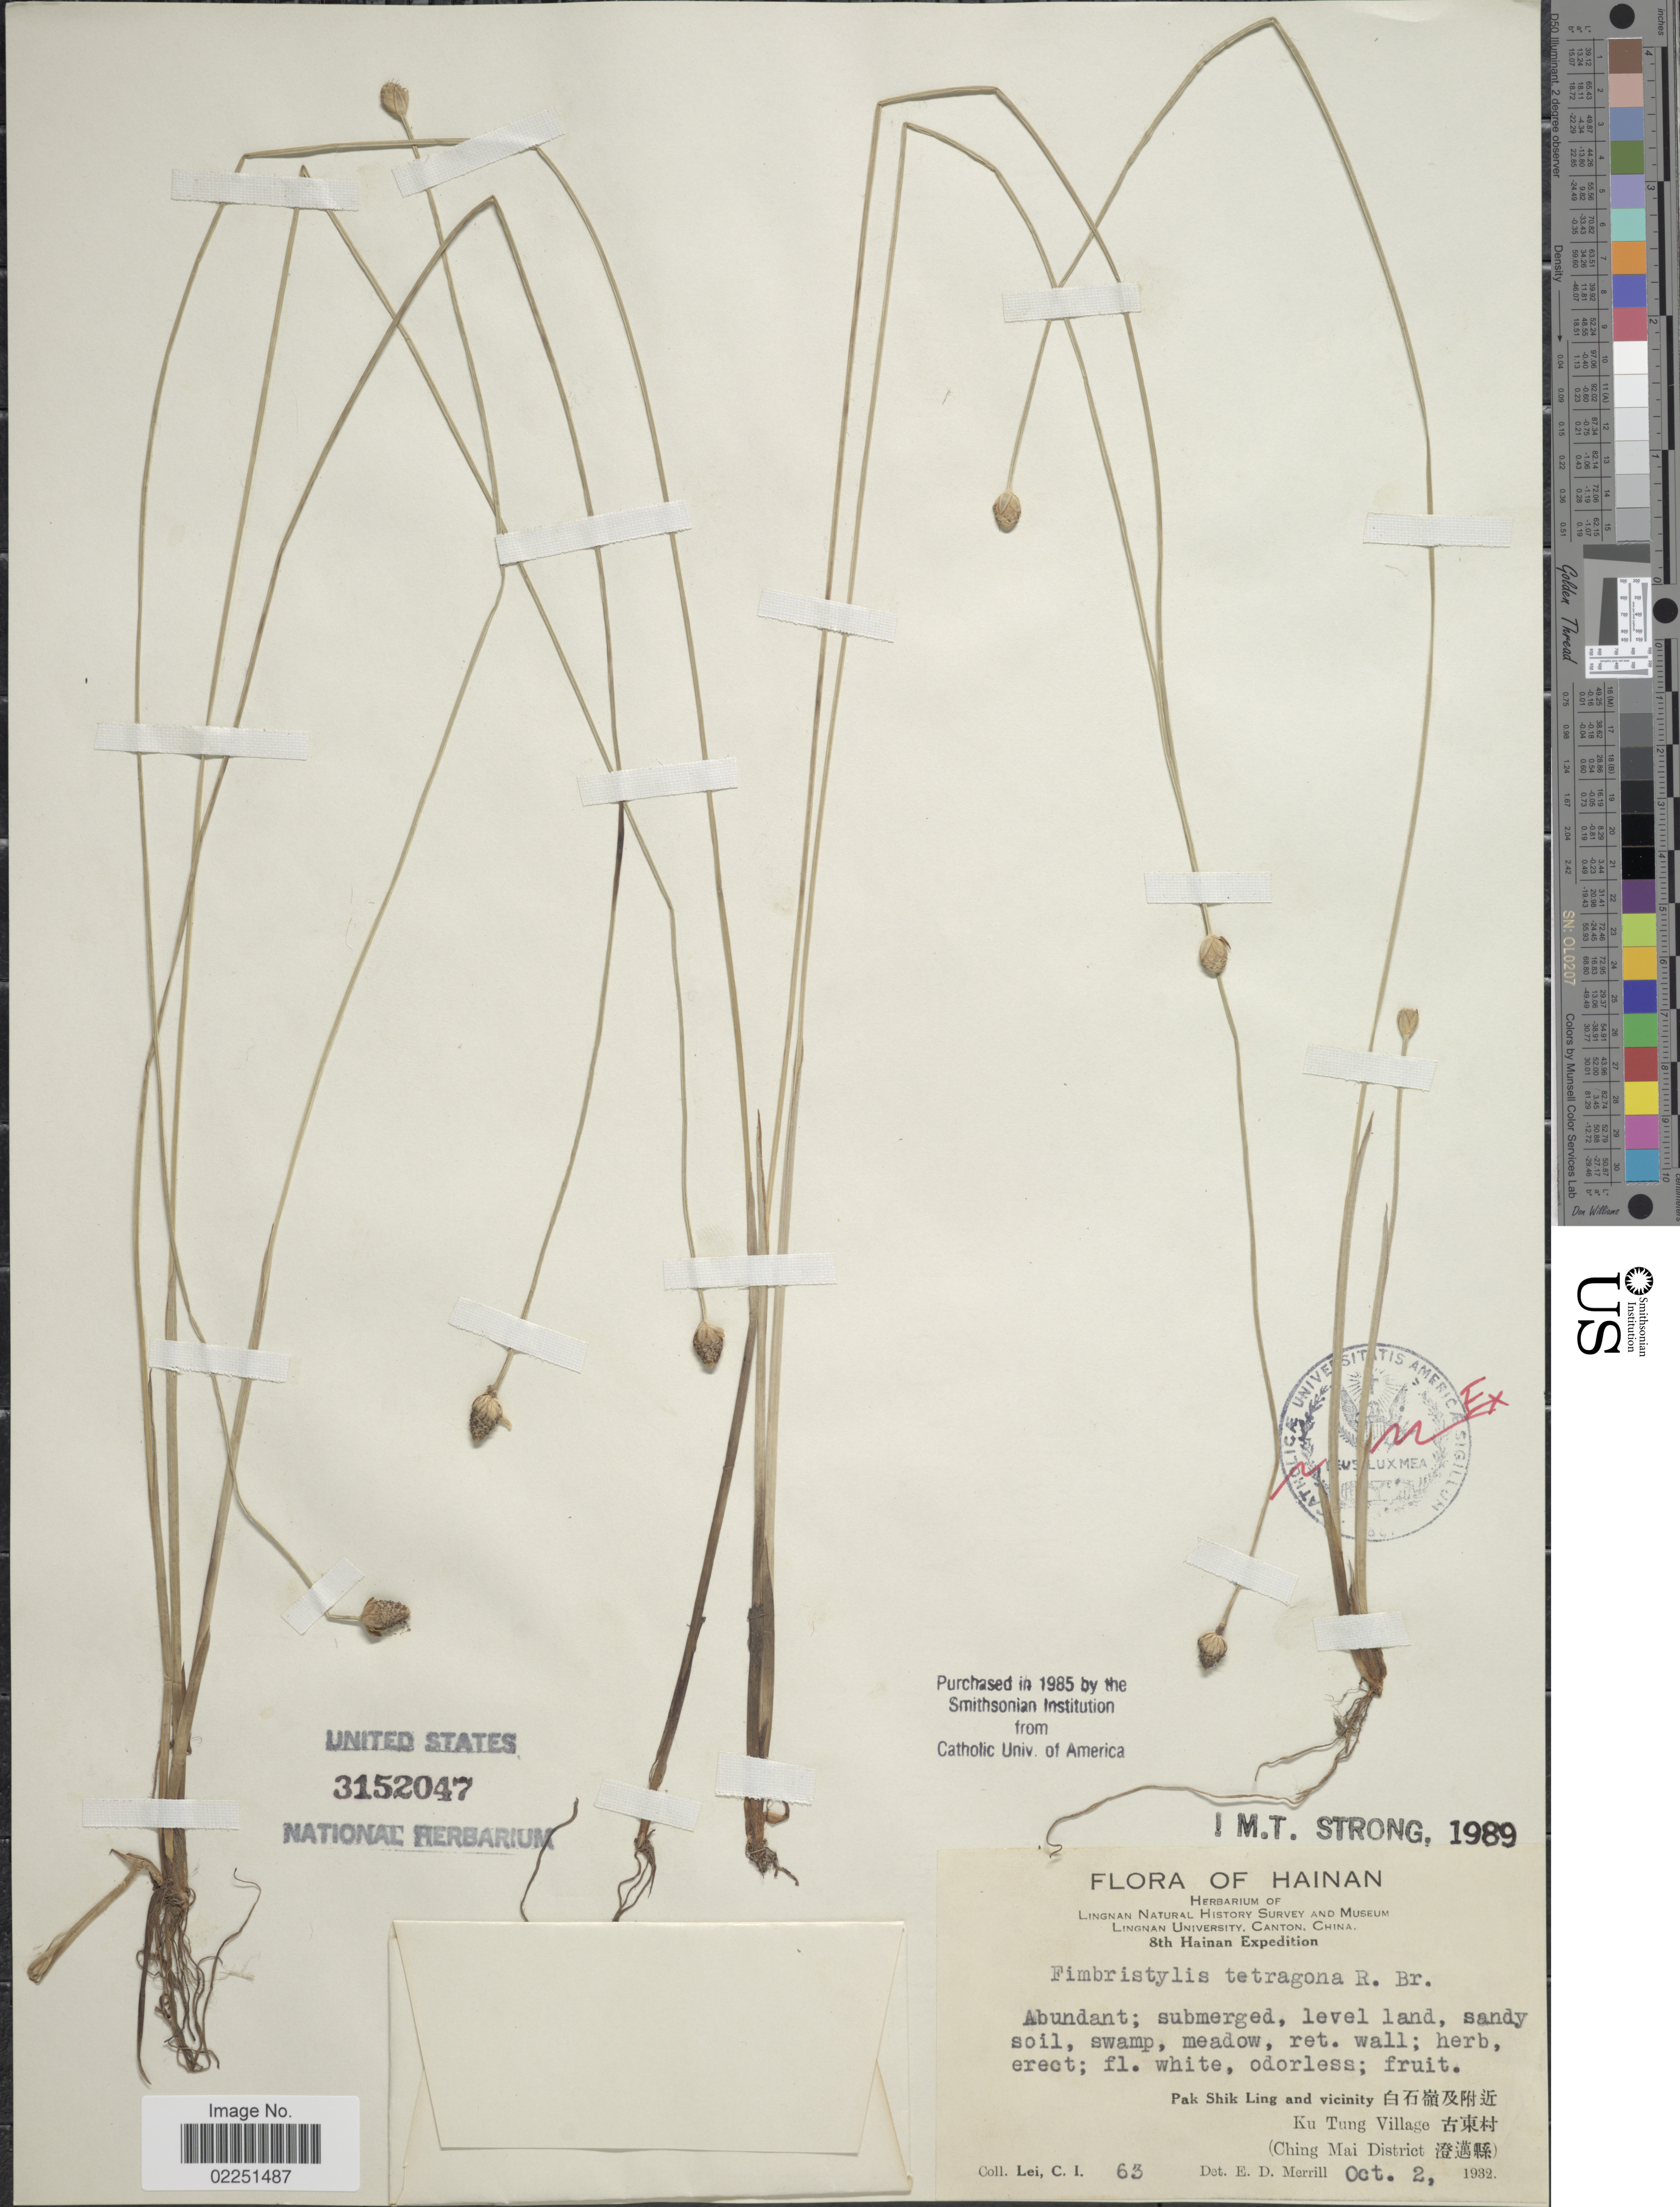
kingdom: Plantae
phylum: Tracheophyta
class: Liliopsida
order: Poales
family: Cyperaceae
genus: Fimbristylis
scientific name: Fimbristylis tetragona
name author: R. Br.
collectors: C. I. Lei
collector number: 63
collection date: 1932-10-02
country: China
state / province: Hainan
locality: Pak Shik Ling and vicinity. Ku Tung Village (Ching Mai District)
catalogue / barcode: US 3152047